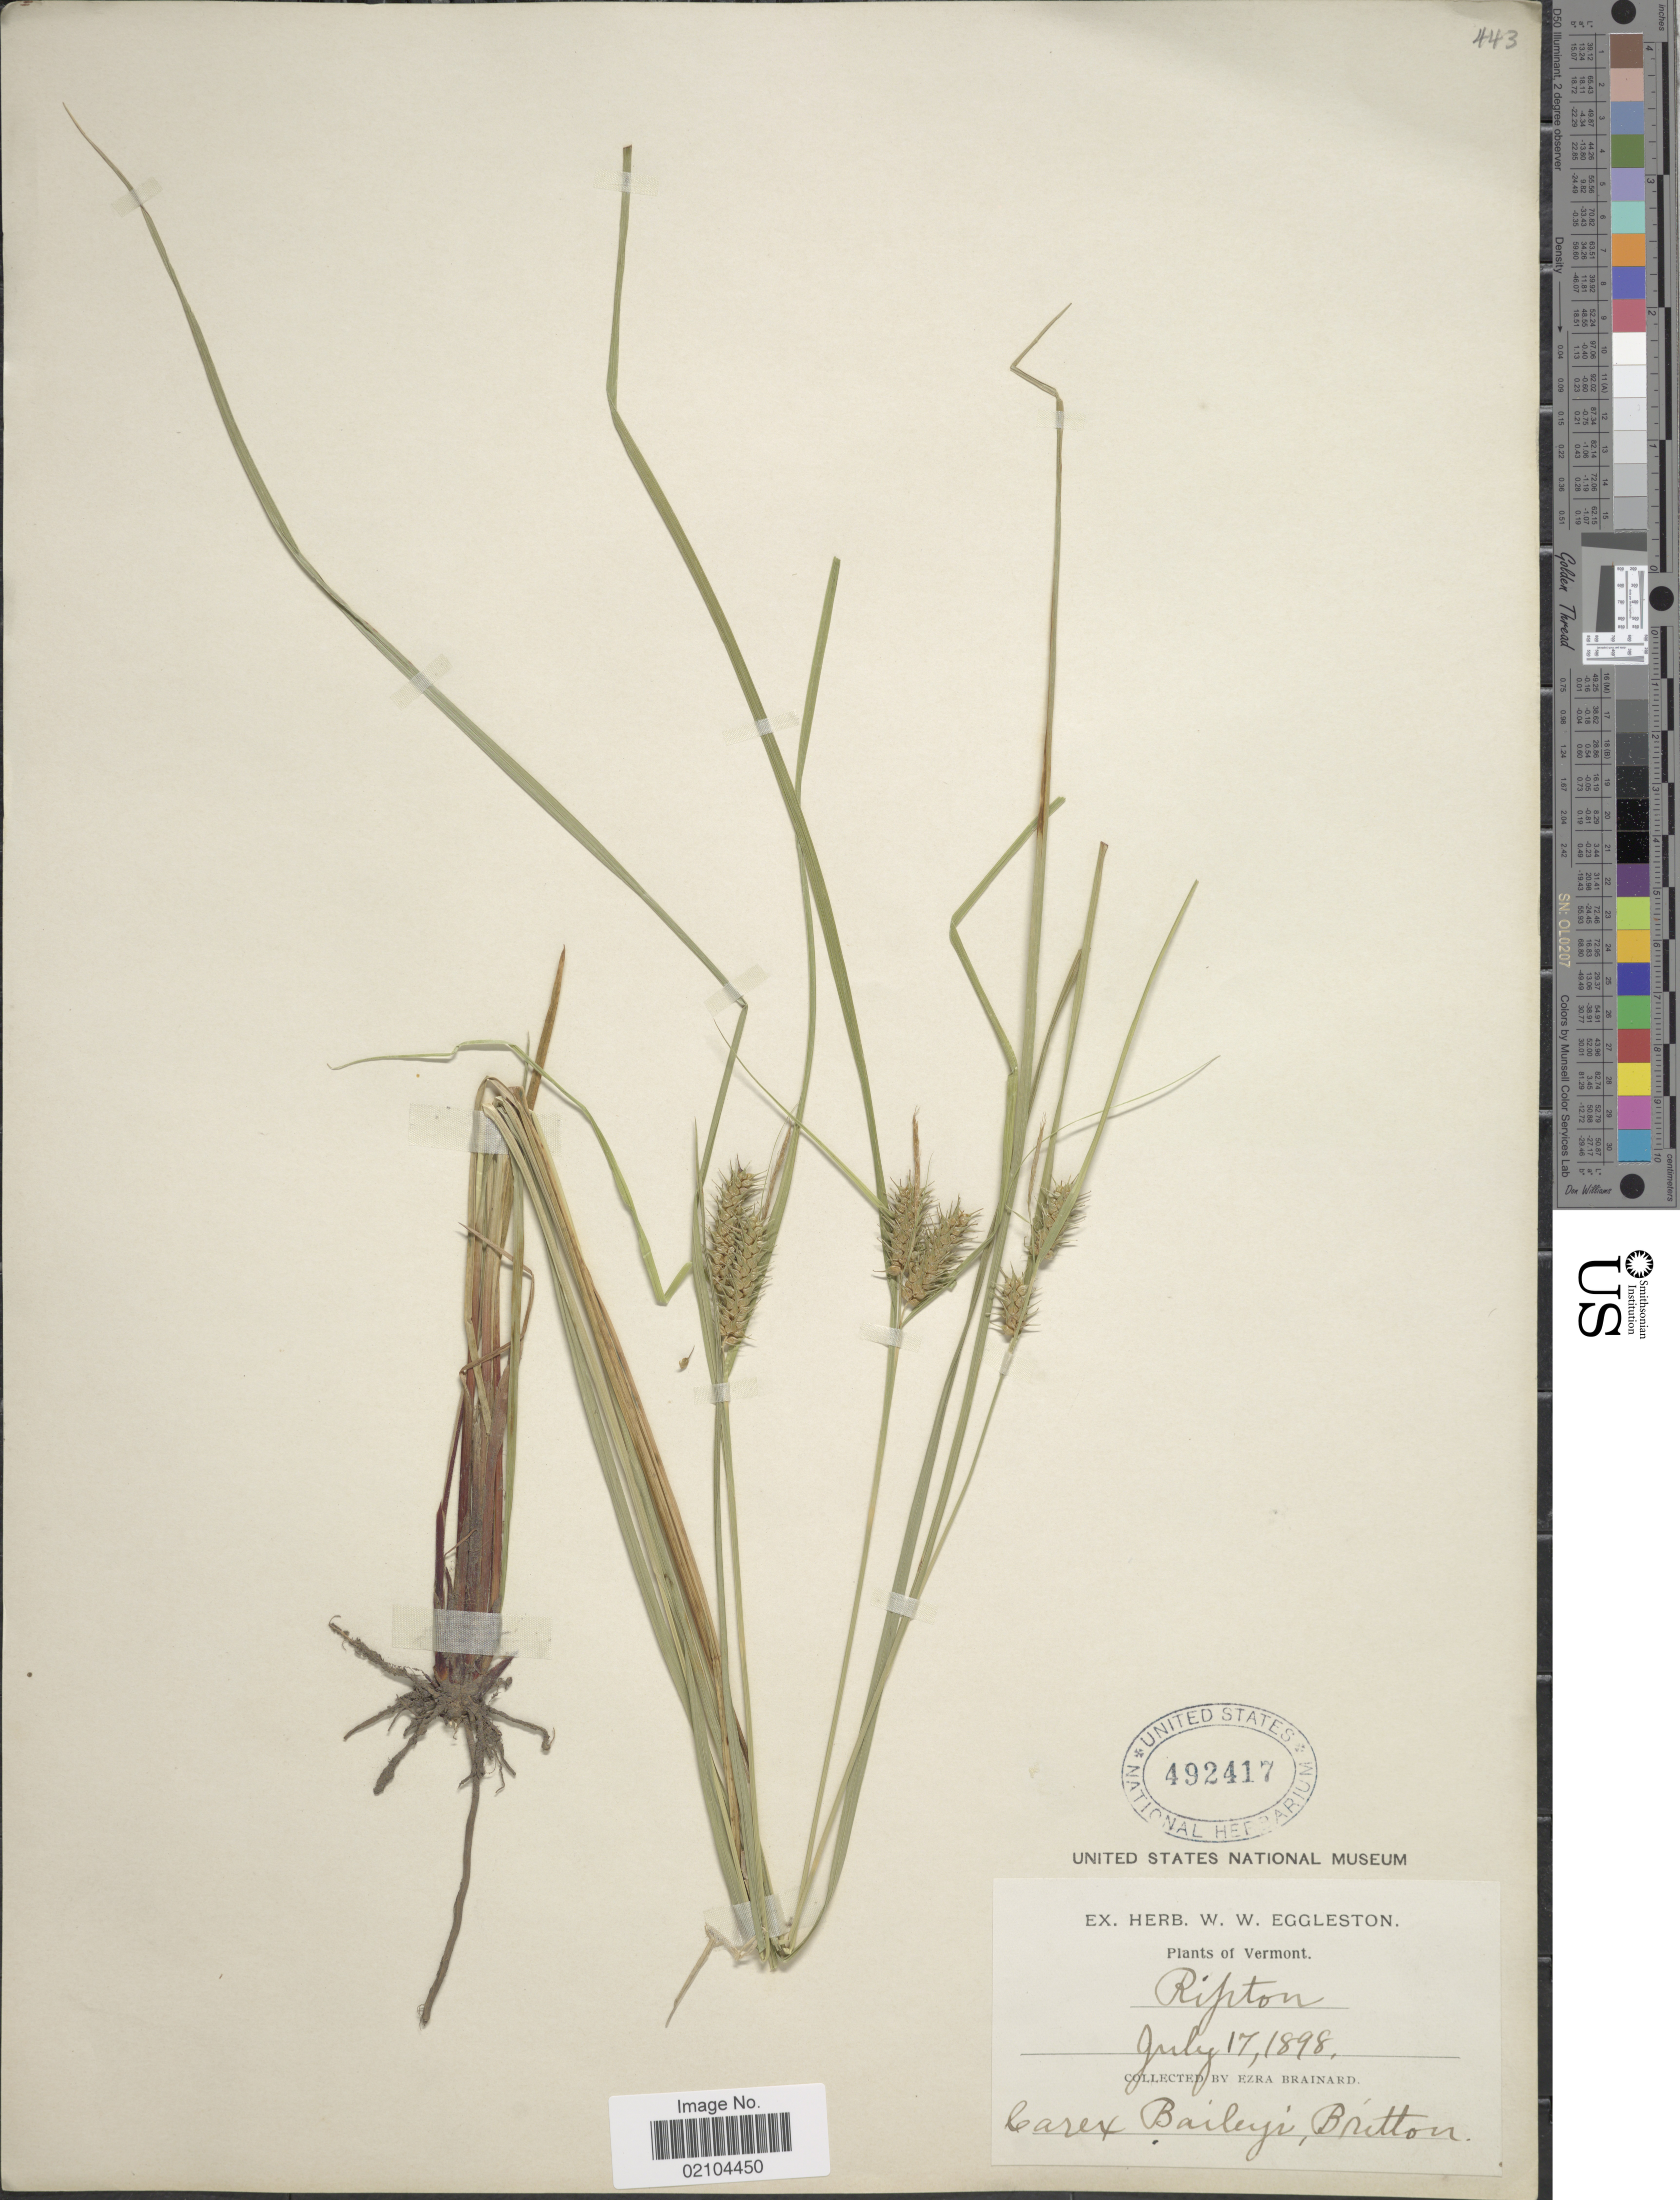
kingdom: Plantae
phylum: Tracheophyta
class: Liliopsida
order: Poales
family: Cyperaceae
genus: Carex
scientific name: Carex baileyi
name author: Britton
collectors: E. Brainard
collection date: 1898-07-17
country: United States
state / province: Vermont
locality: Ripton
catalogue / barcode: US 492417